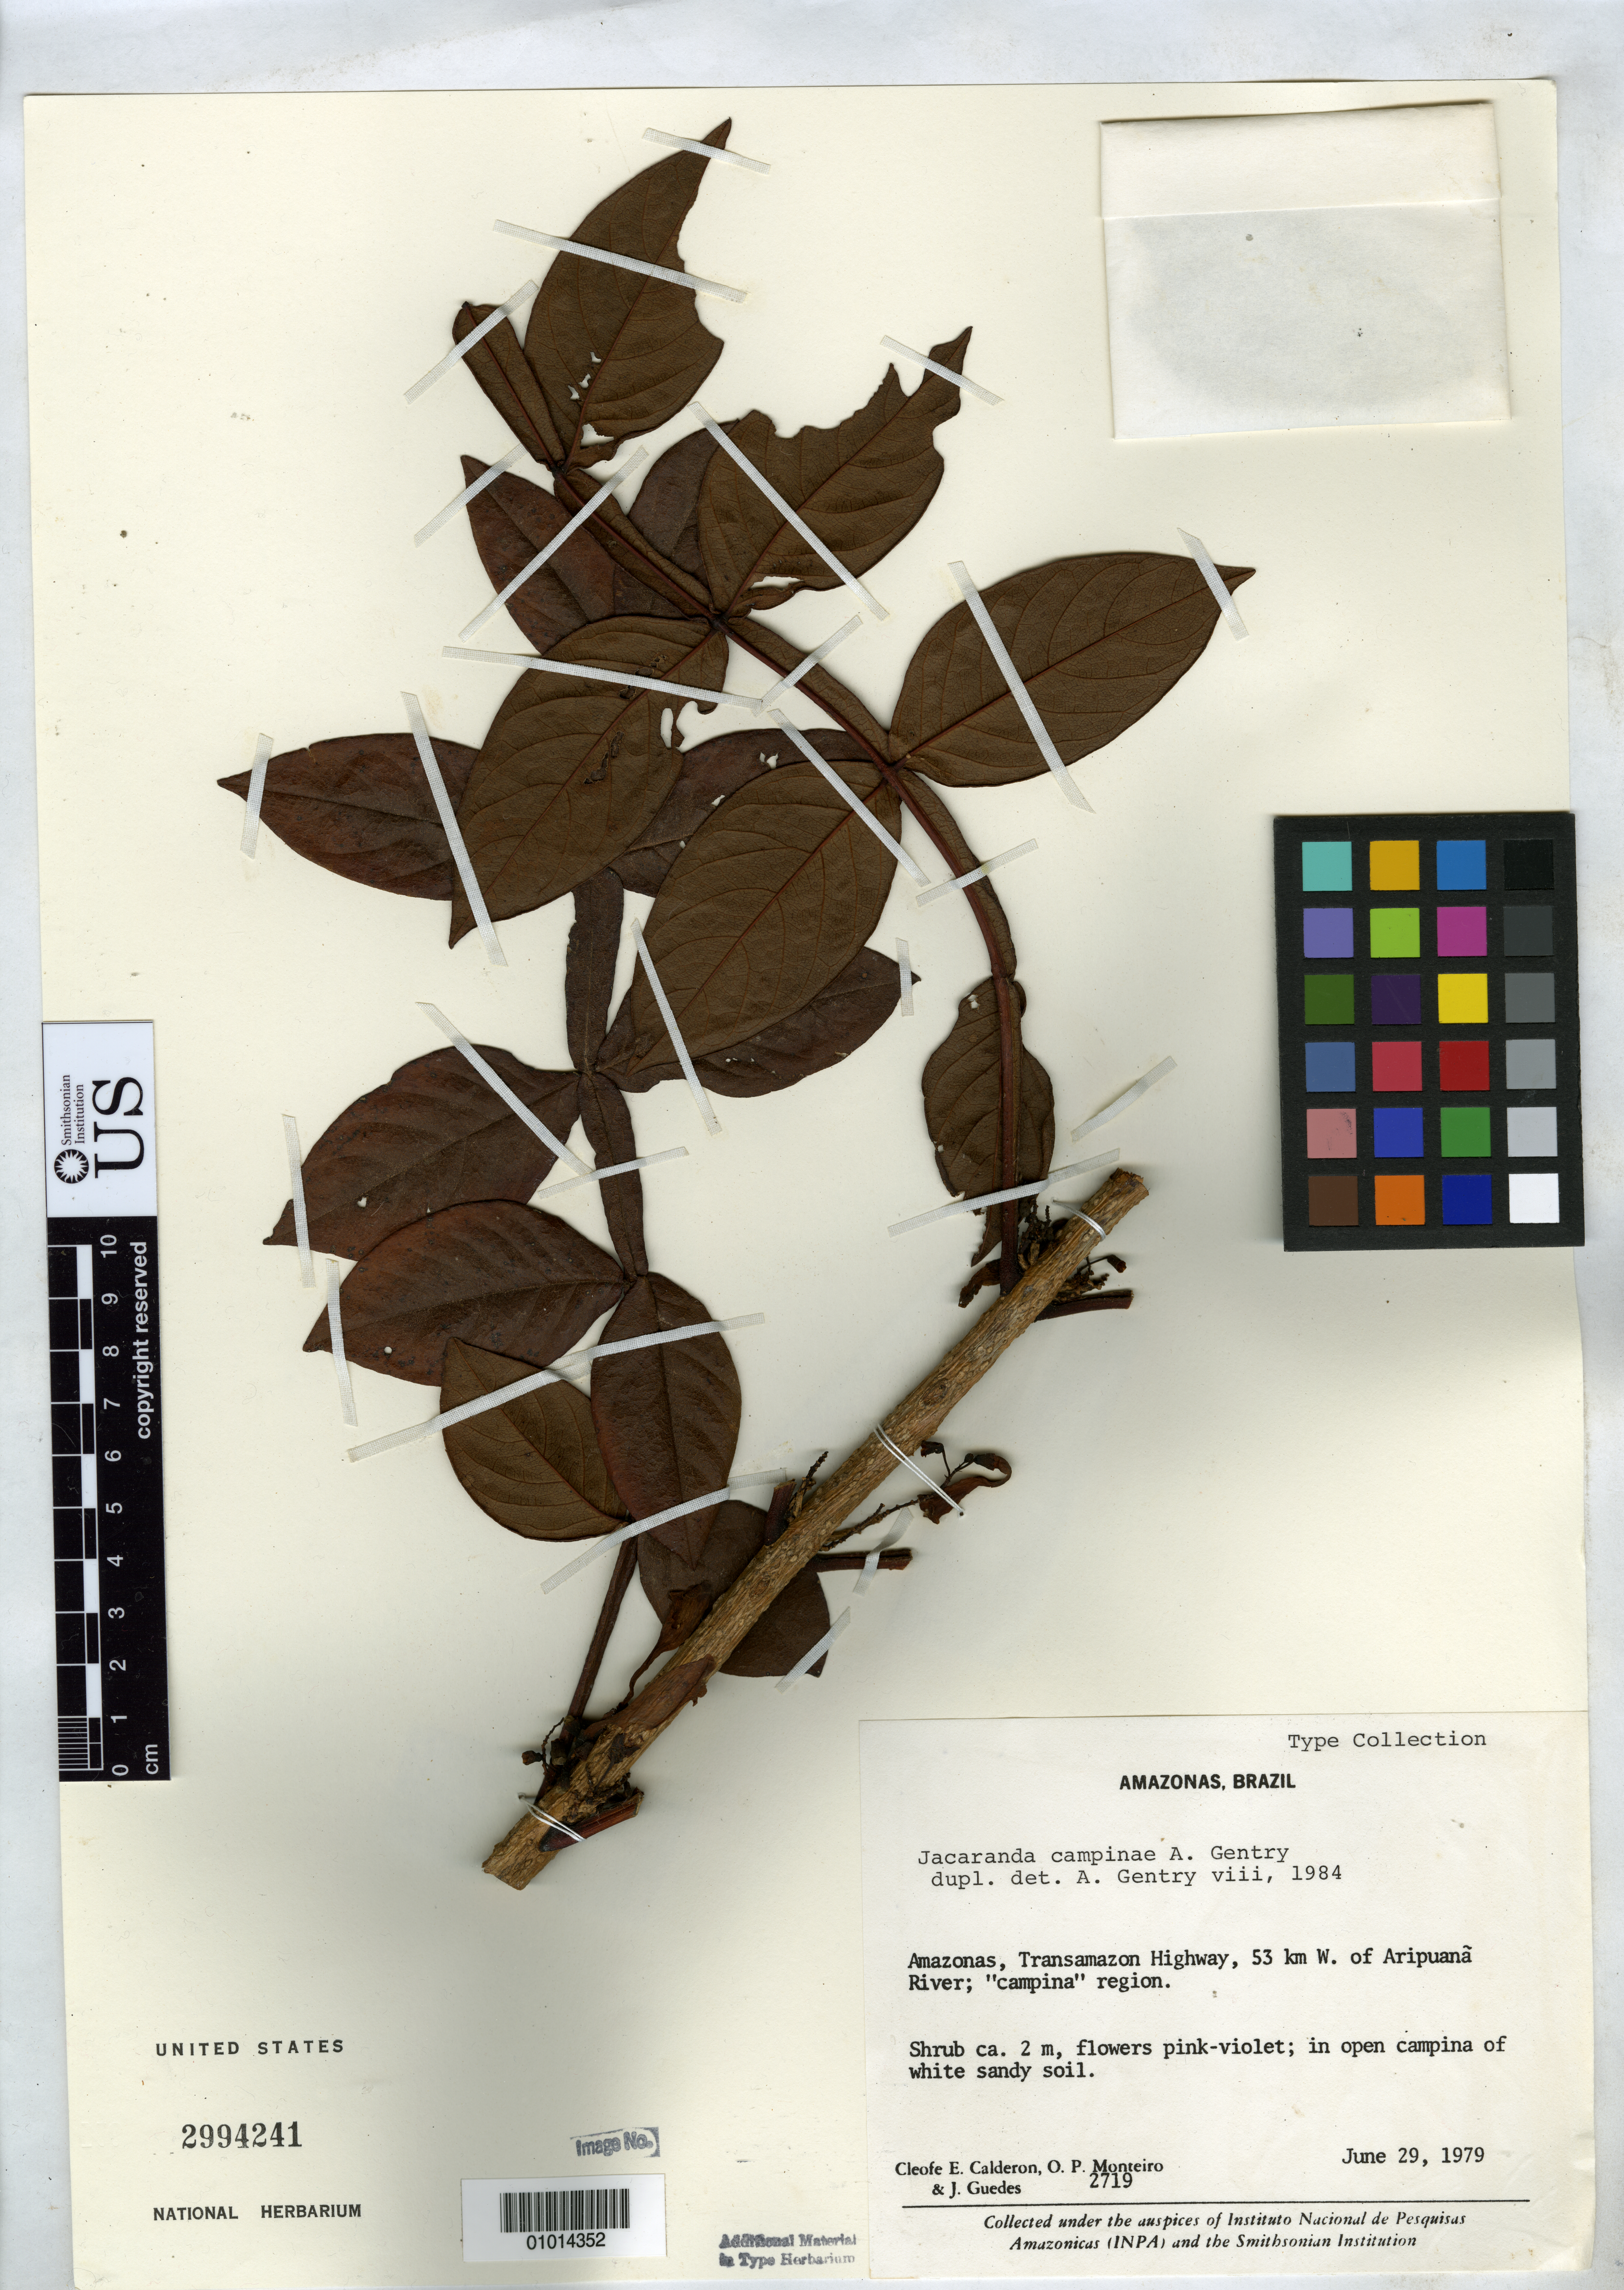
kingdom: Plantae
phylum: Tracheophyta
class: Magnoliopsida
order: Lamiales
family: Bignoniaceae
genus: Jacaranda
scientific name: Jacaranda campinae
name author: A.H. Gentry & Morawetz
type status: Isotype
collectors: C. E. Calderón, O. P. Monteiro & J. Guedes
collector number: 2719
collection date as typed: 29 Jun 1979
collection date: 1979-06-29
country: Brazil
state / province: Amazonas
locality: Transamazon Highway, 53 km W of Aripuana River, Campina region.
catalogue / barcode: US 2994241